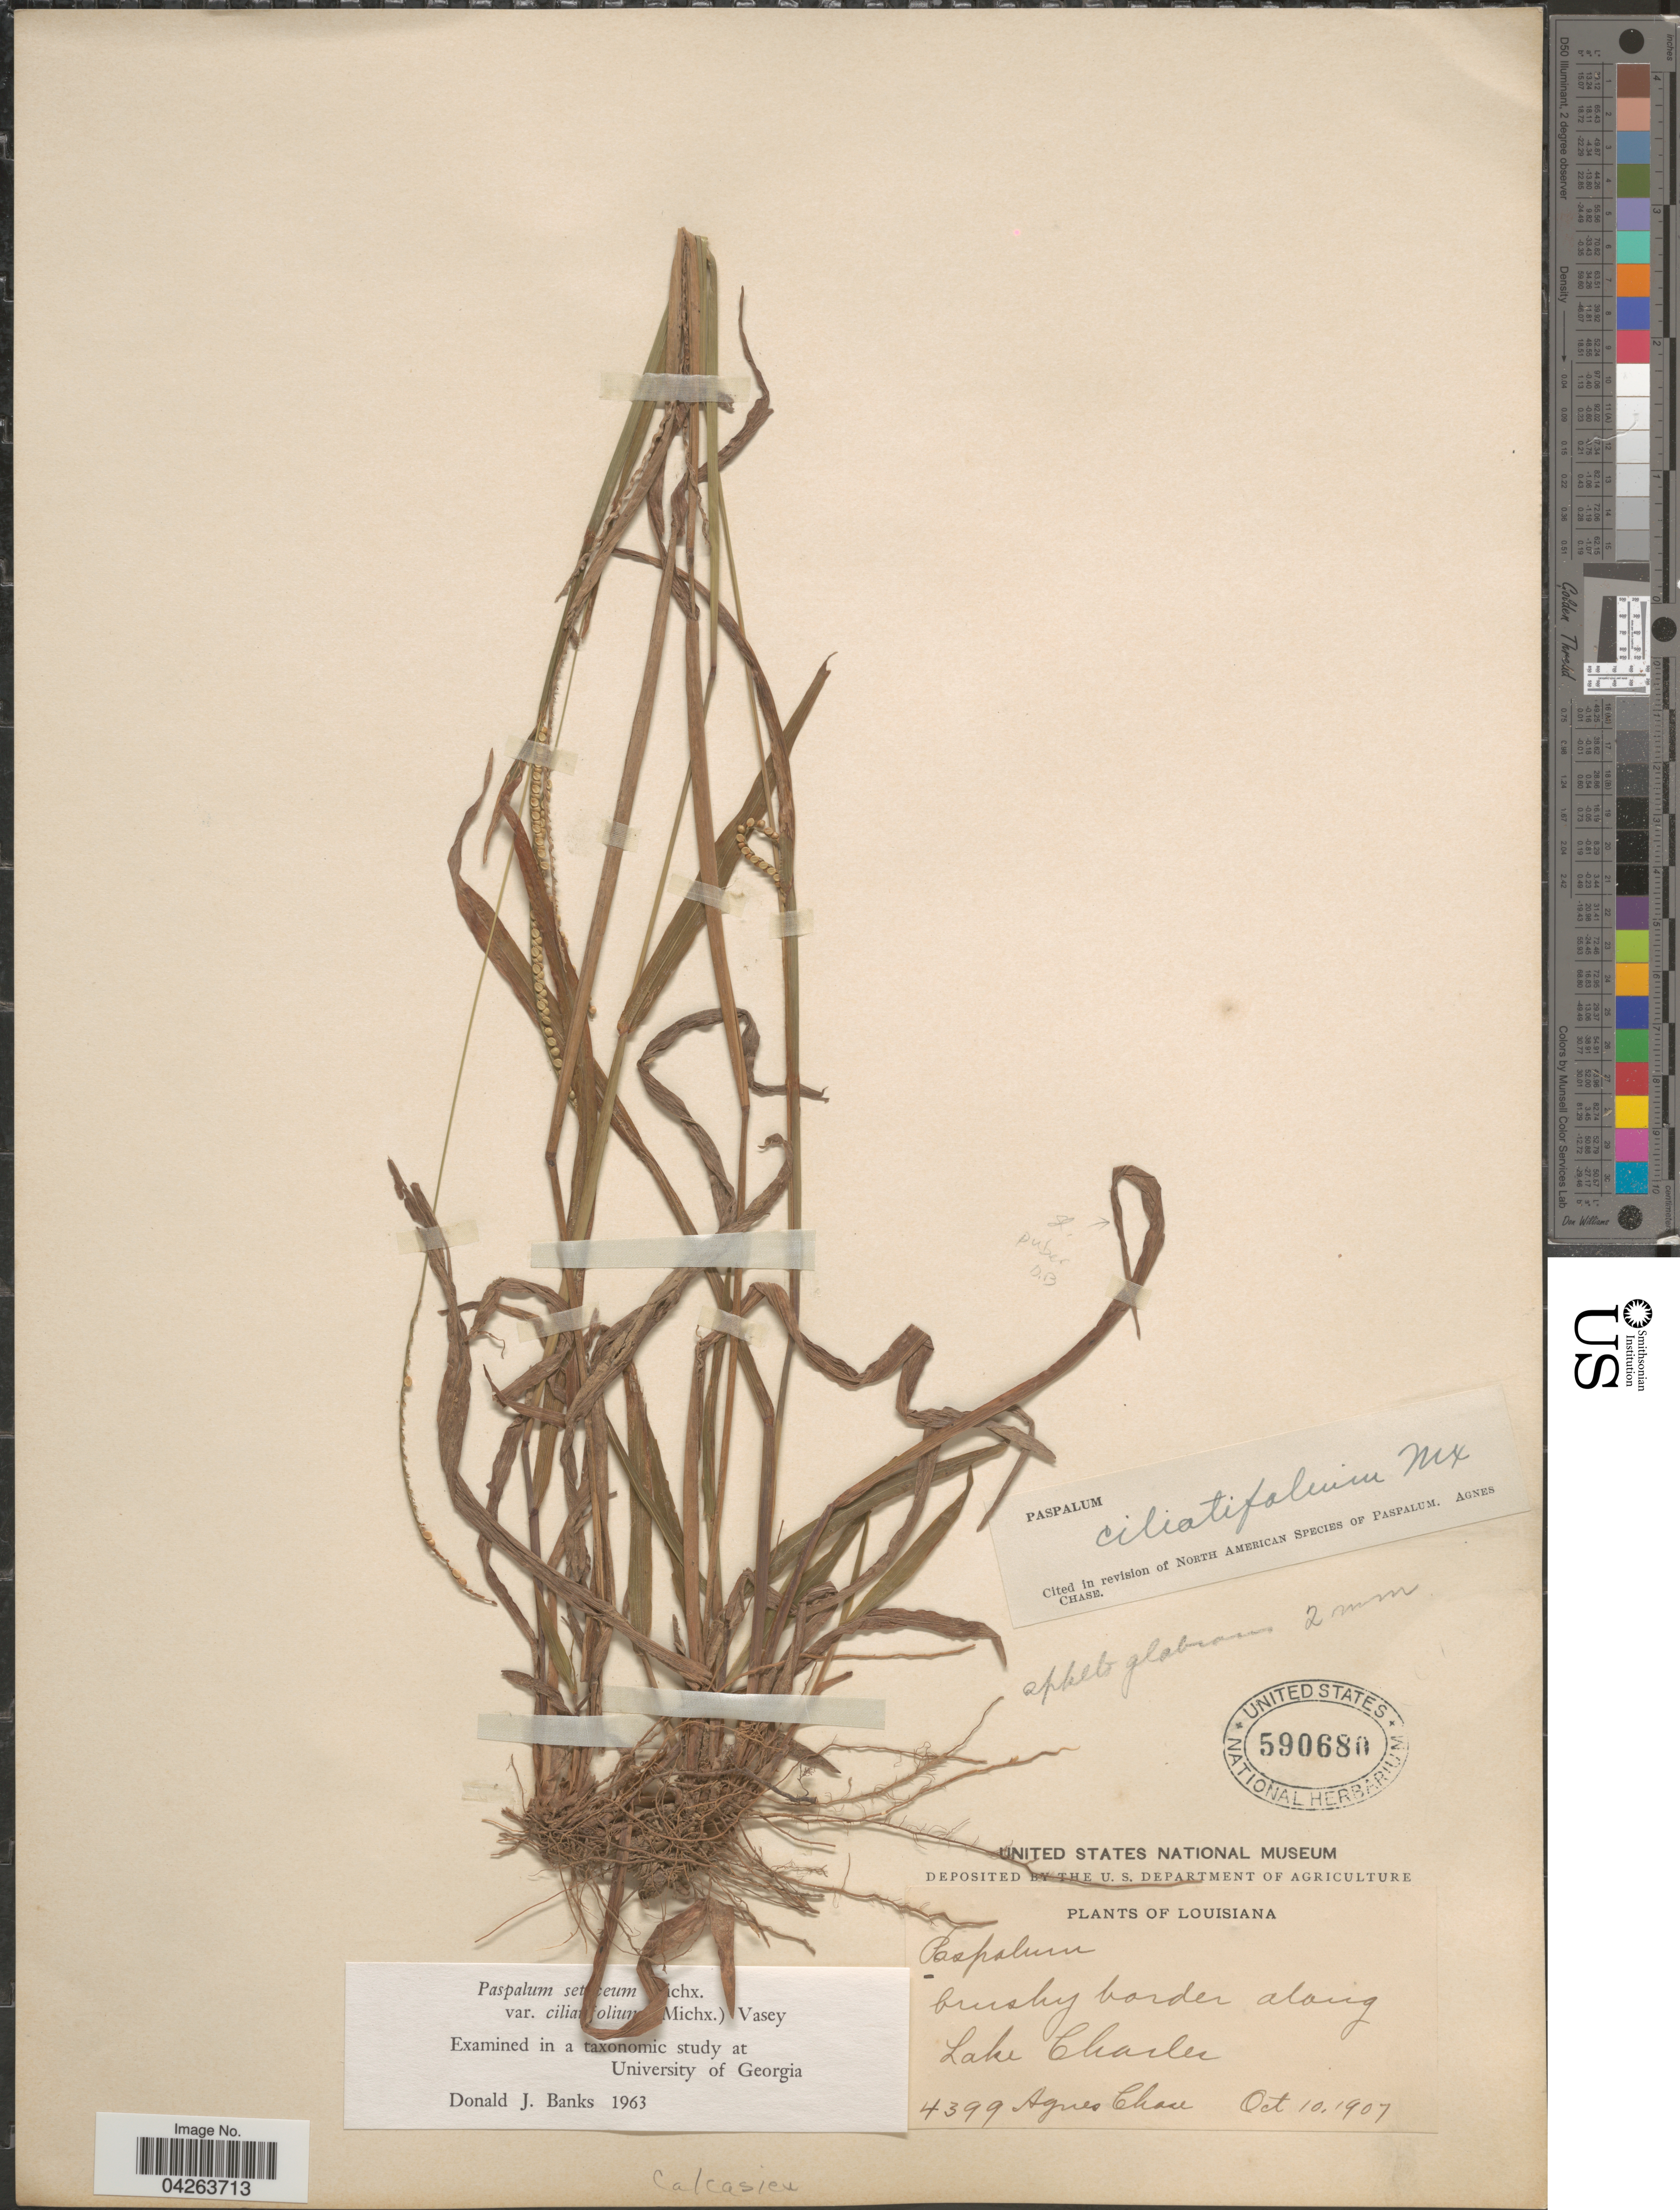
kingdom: Plantae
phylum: Tracheophyta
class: Liliopsida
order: Poales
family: Poaceae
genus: Paspalum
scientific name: Paspalum setaceum var. ciliatifolium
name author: (Michx.) Vasey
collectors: A. Chase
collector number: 4399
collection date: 1907-10-10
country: United States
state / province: Louisiana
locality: Brushy border along Lake Charles. Calcasieu.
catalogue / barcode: US 590680